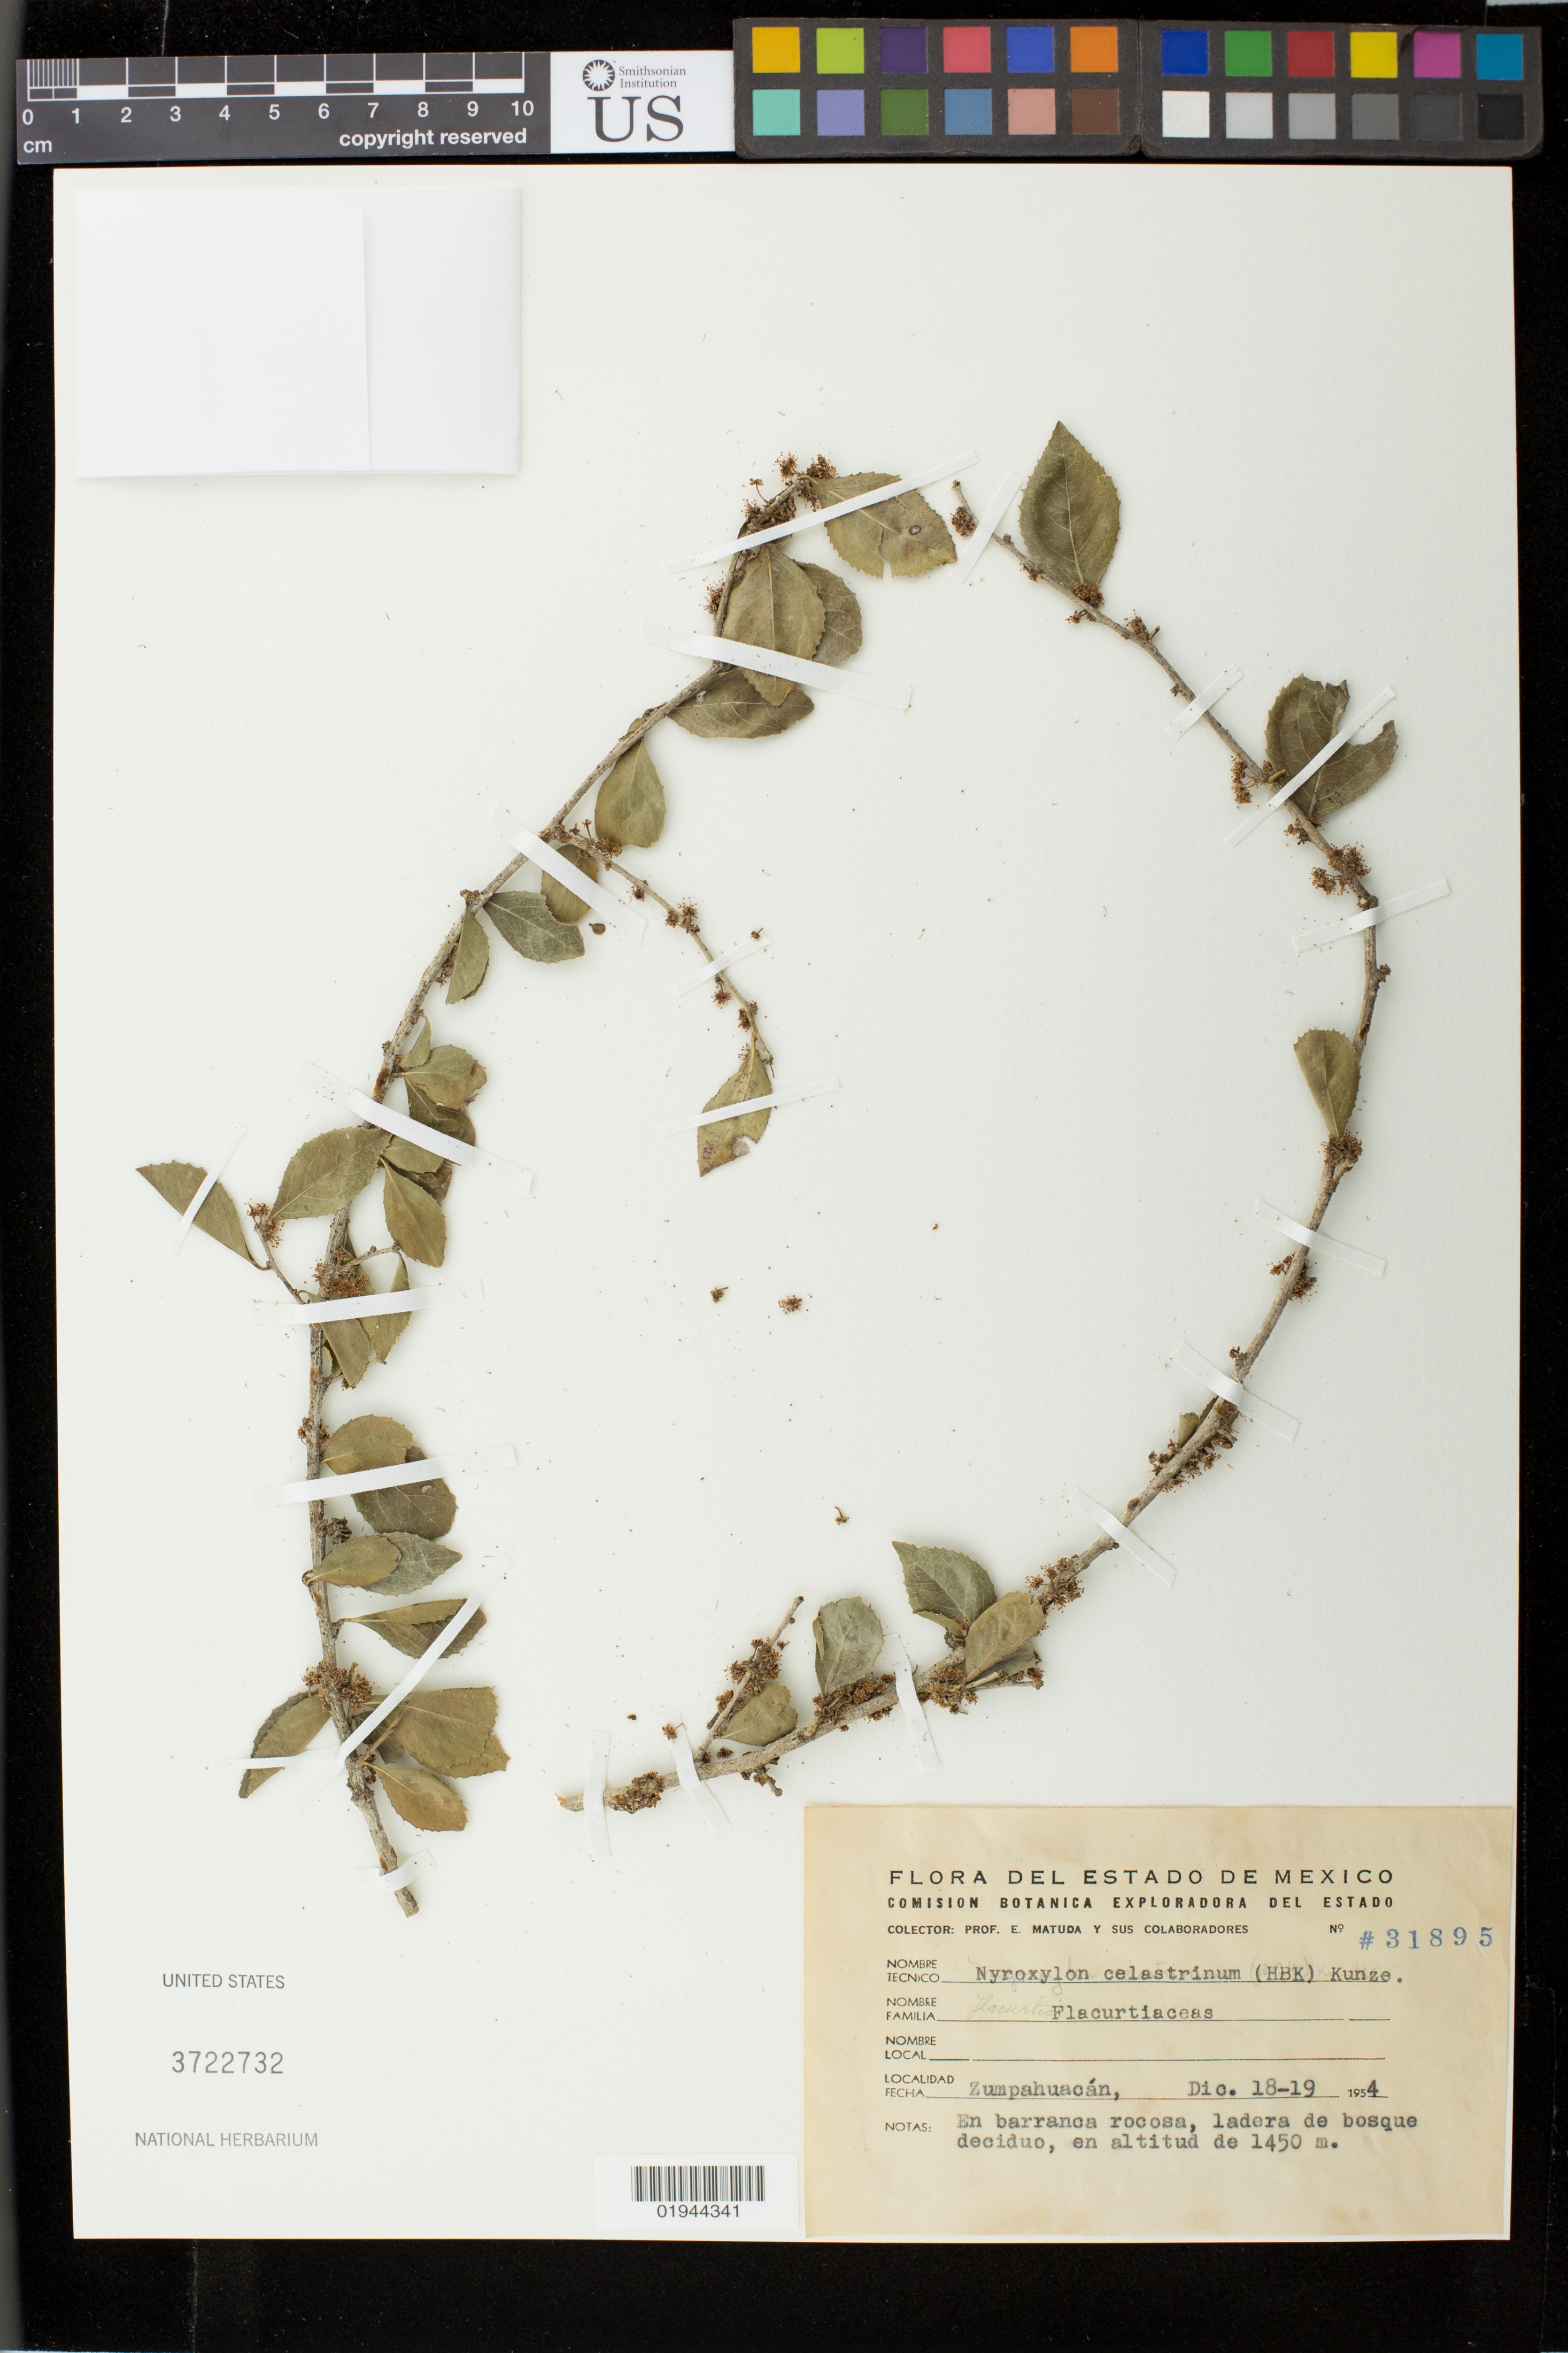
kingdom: Plantae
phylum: Tracheophyta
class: Magnoliopsida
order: Malpighiales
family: Salicaceae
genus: Xylosma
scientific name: Xylosma flexuosa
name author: (Kunth) Hemsl.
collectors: E. Matuda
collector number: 31895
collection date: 1954-12-18/1954-12-19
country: Mexico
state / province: Mexico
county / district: Zumpahuacan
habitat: En barranca rocosa, ladera de bosque deciduo.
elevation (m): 1450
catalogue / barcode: US 3722732